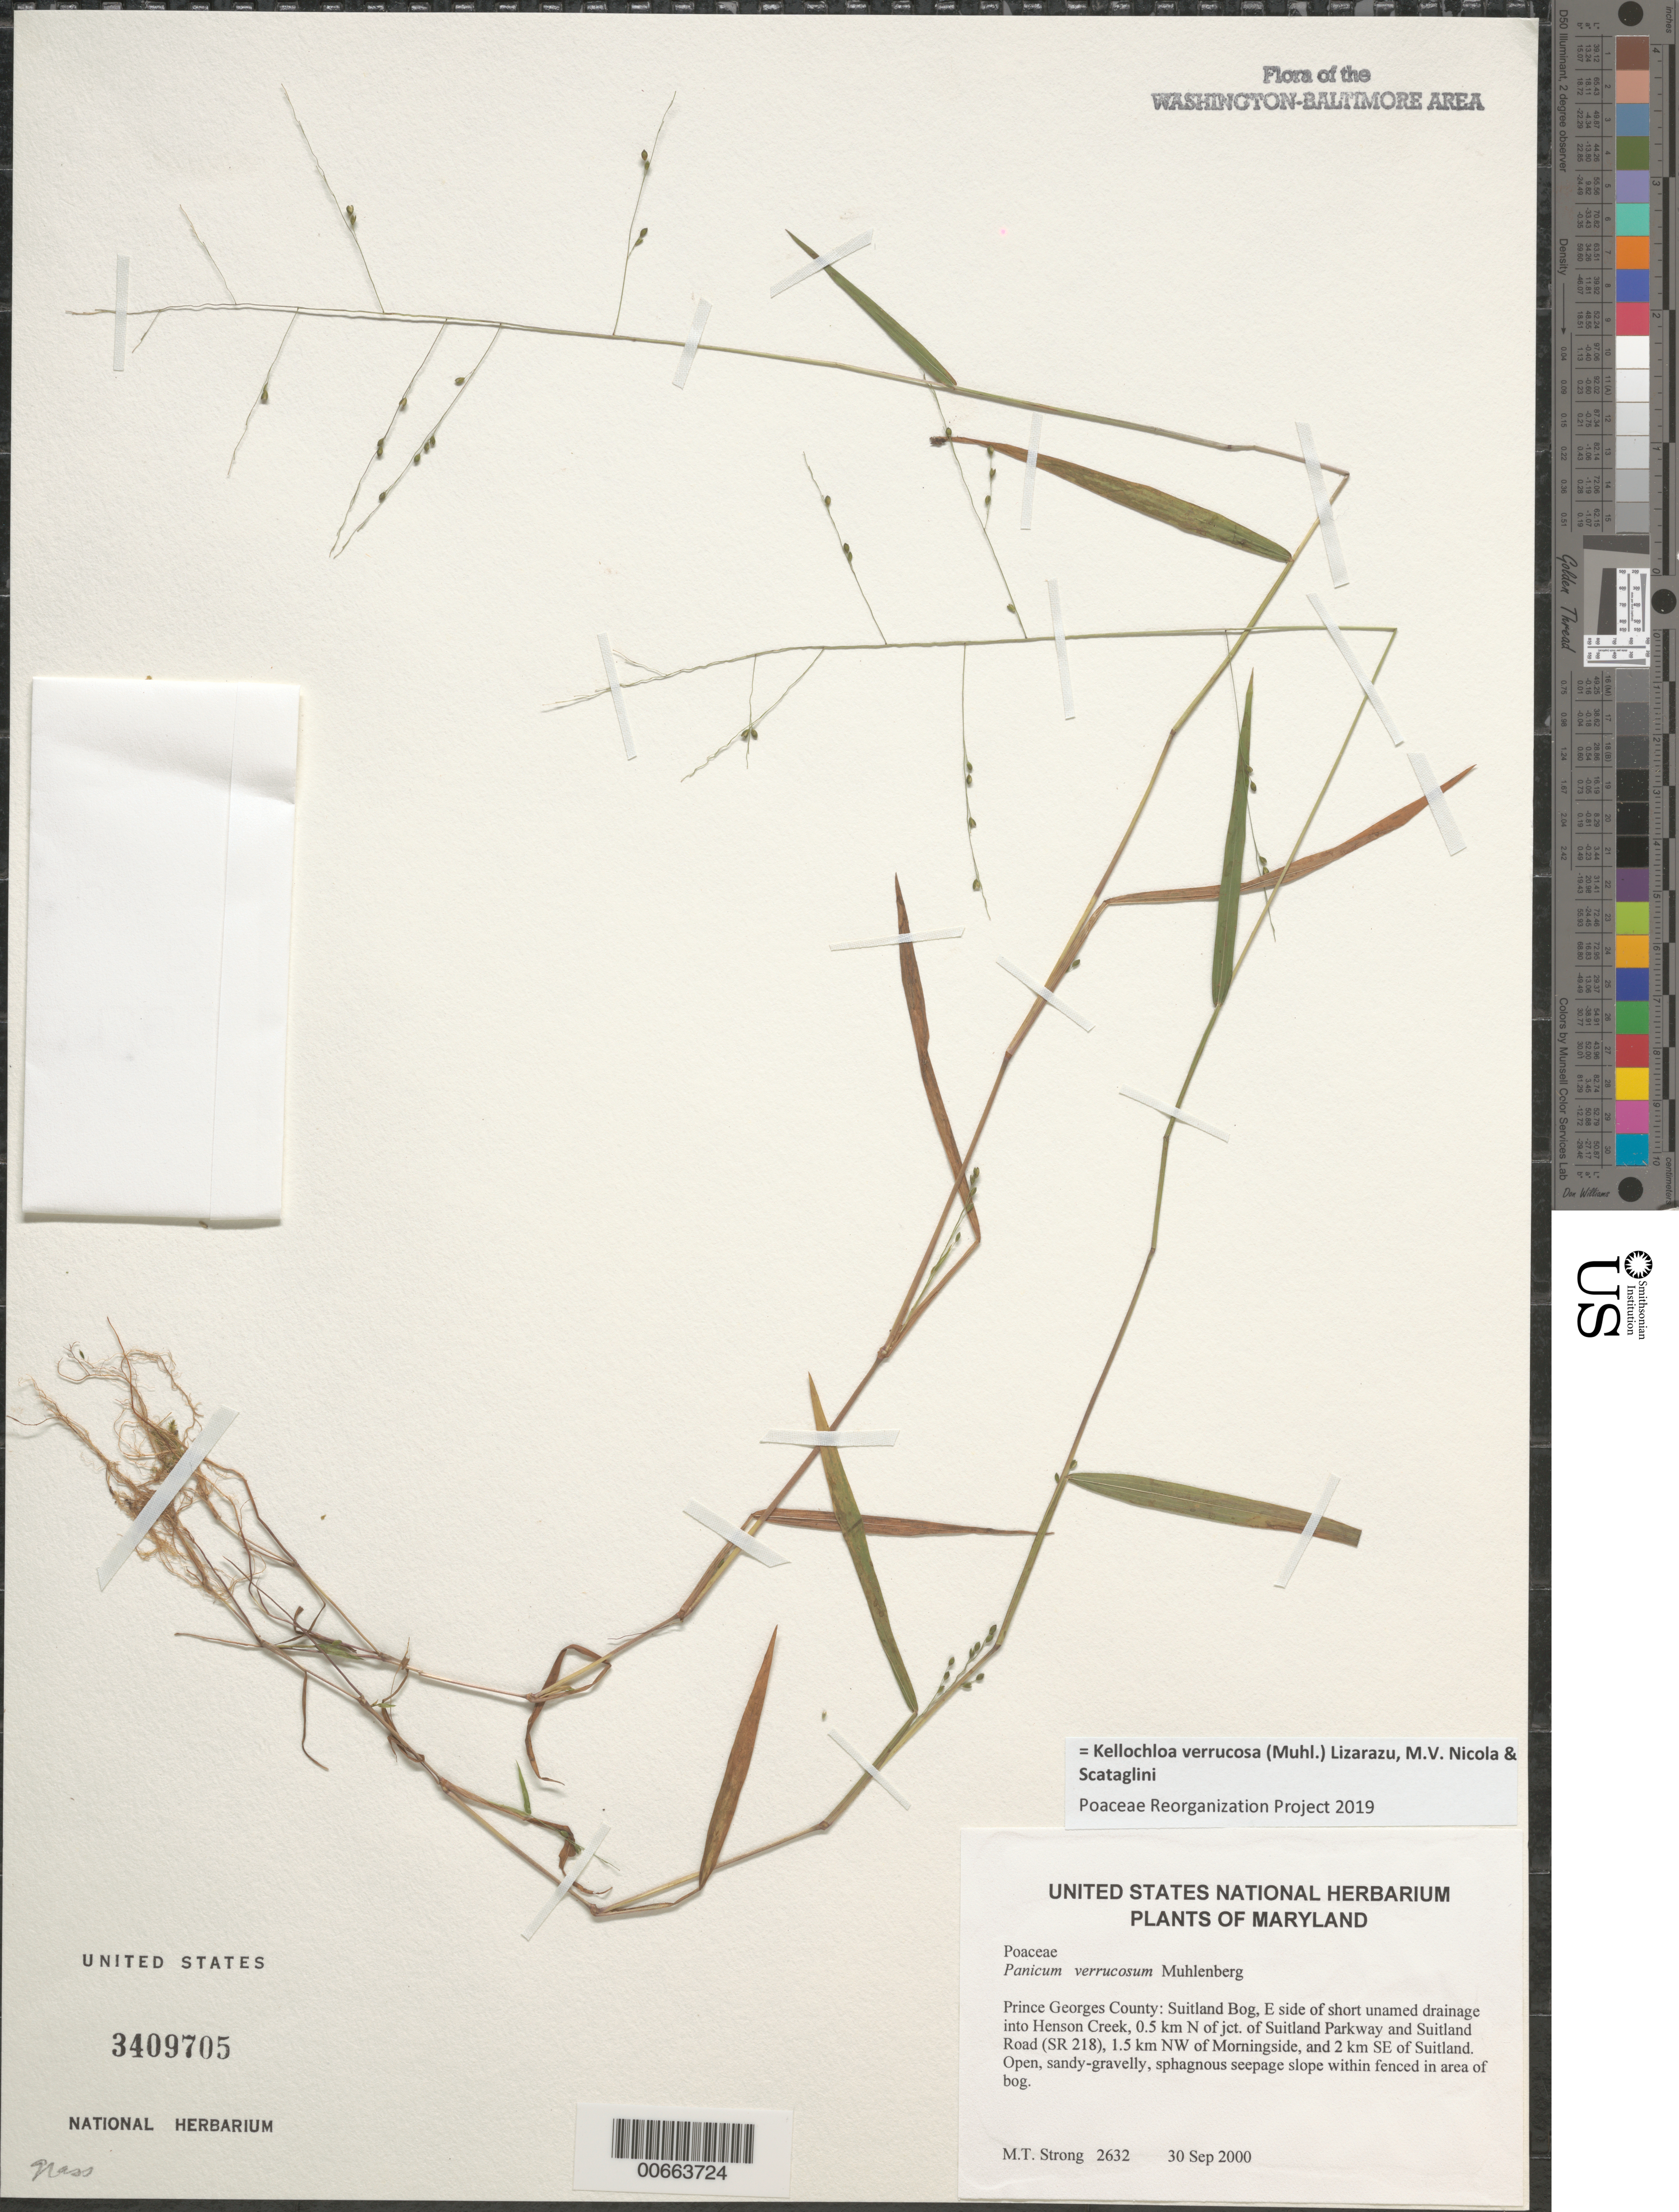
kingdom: Plantae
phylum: Tracheophyta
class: Liliopsida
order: Poales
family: Poaceae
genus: Panicum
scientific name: Panicum verrucosum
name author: Muhl.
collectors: M. T. Strong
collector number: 2632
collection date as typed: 30 Sep 2000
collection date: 2000-09-30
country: United States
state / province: Maryland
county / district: Prince George's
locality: Suitland Bog, E side of short unamed drainage into Henson Creek, 0.5 km N of jct. of Suitland Parkway and Suitland Road (SR 218), 1.5 km NW of Morningside, and 2 km SE of Suitland.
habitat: Open, gravelly, sphagnous seepage slope within fenced in area of bog.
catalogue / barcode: US 3409705